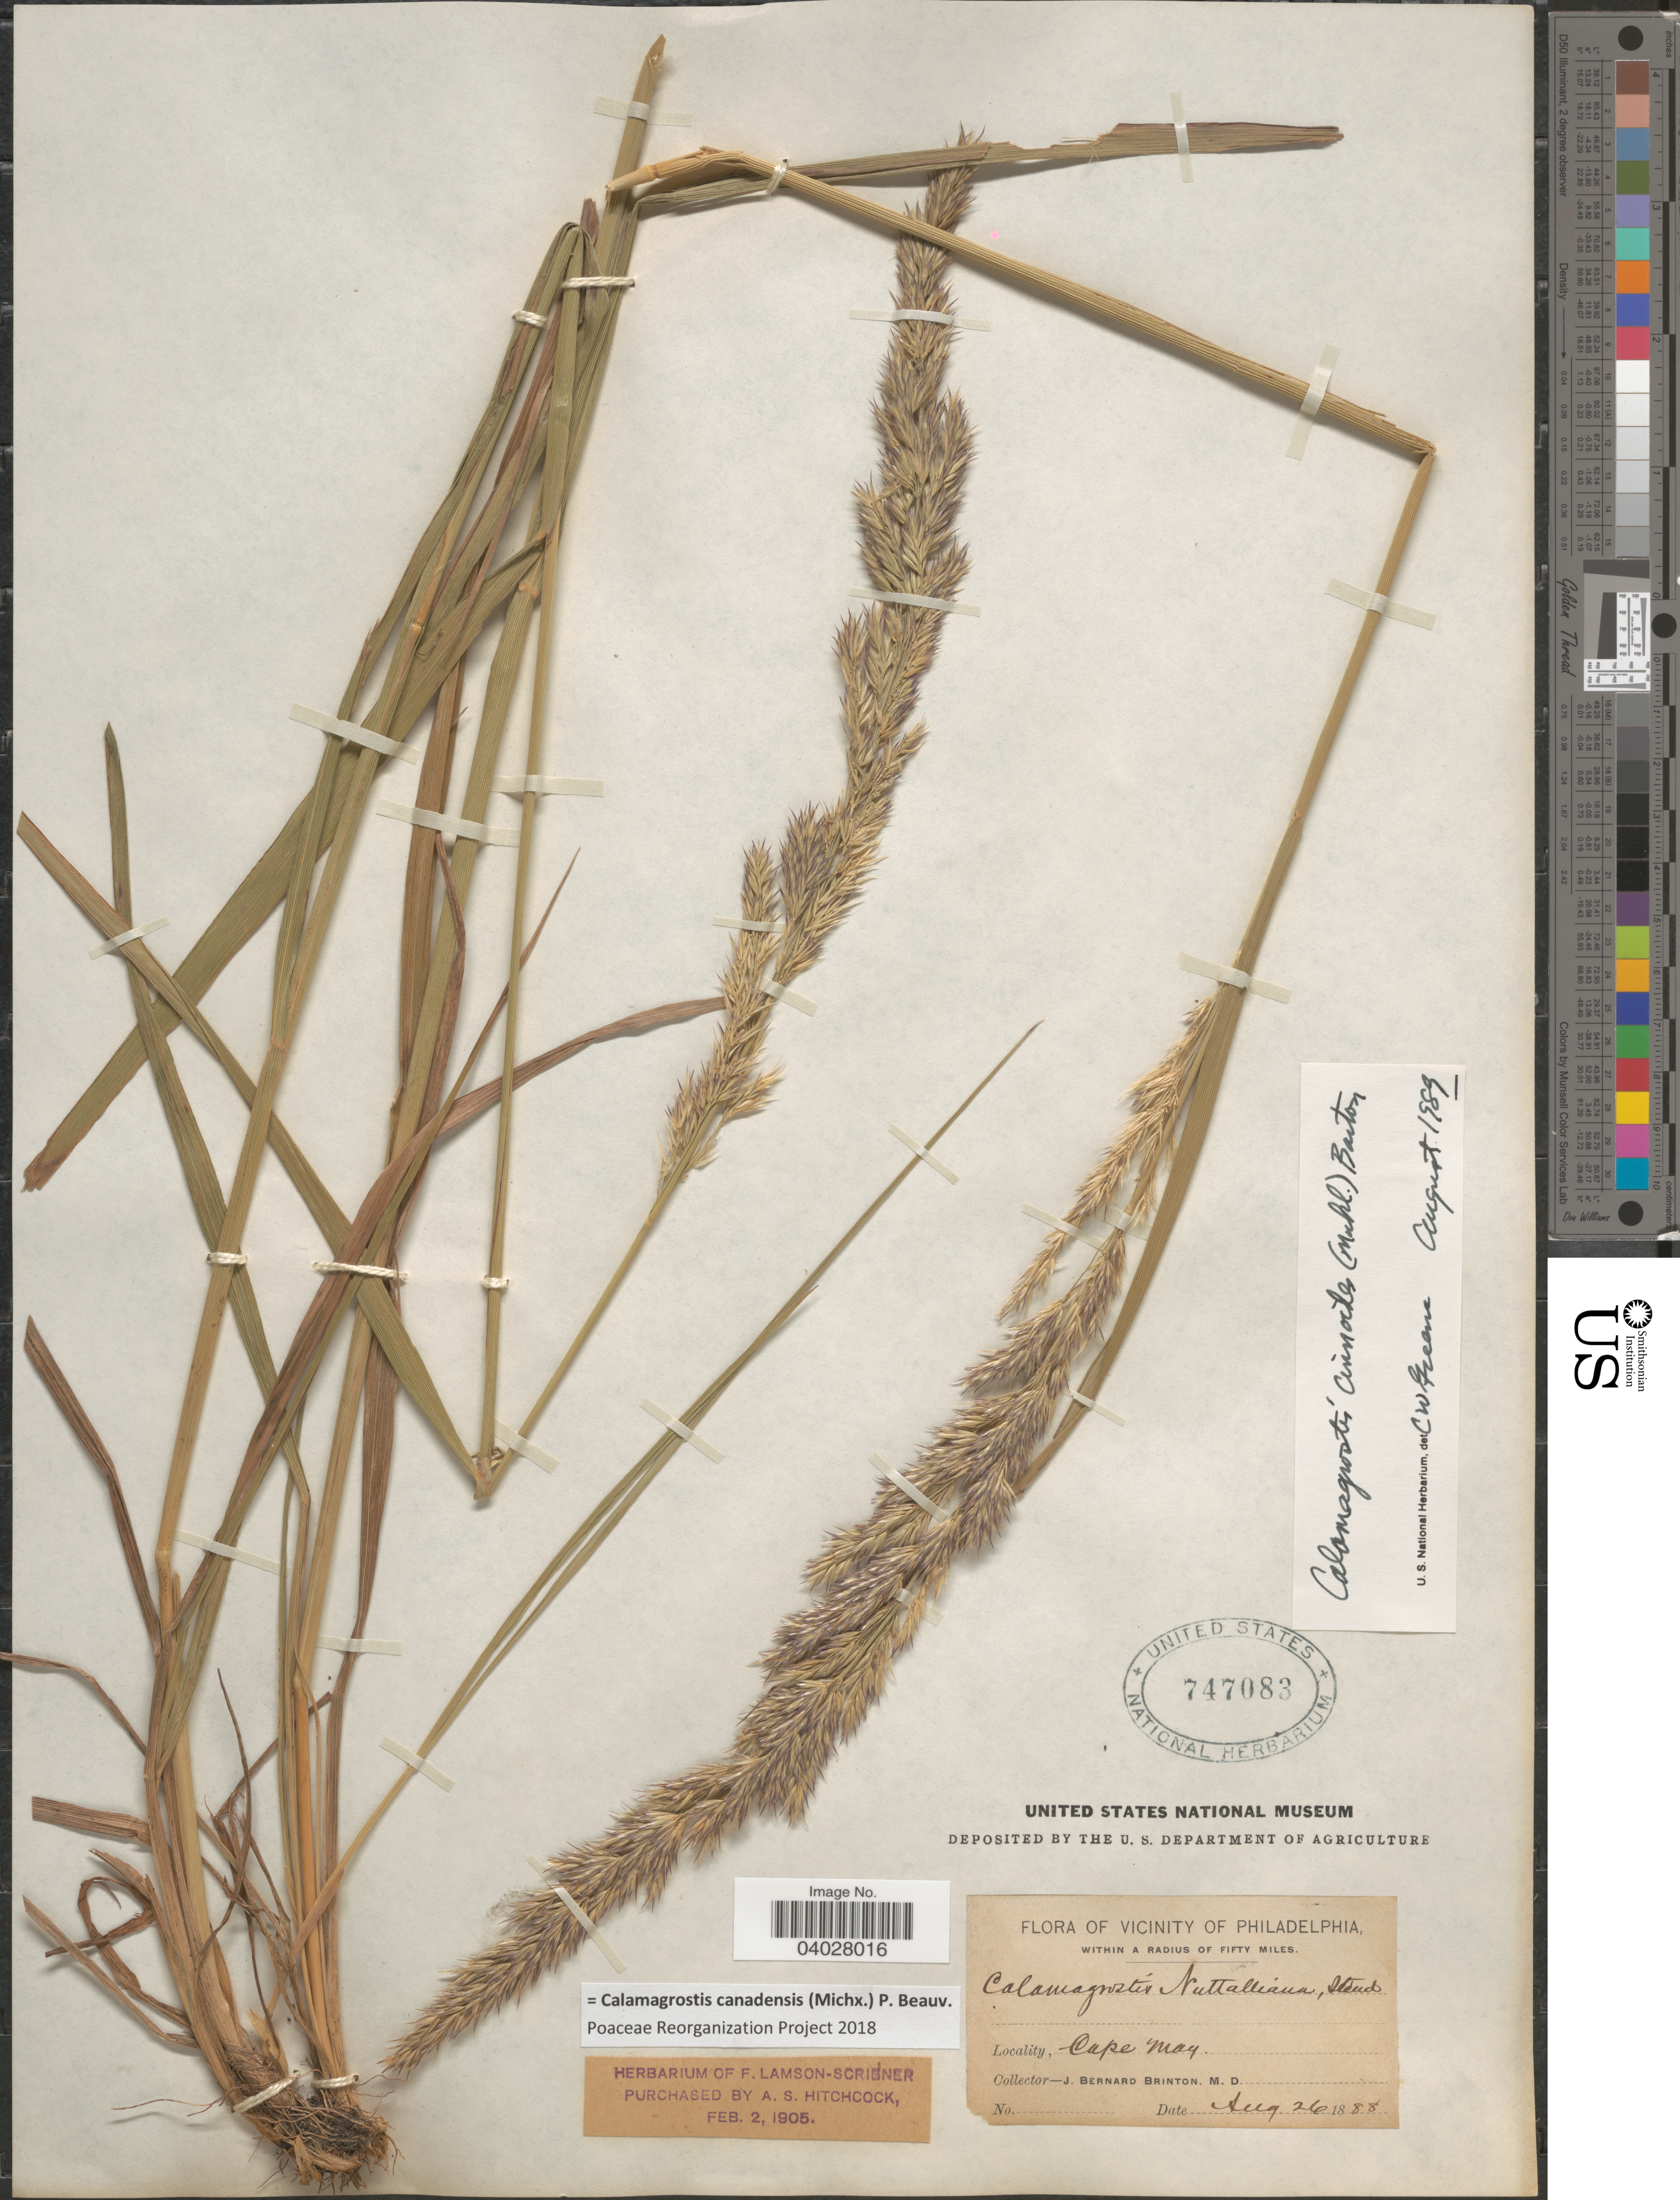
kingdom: Plantae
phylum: Tracheophyta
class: Liliopsida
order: Poales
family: Poaceae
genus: Calamagrostis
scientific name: Calamagrostis canadensis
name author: (Michx.) P. Beauv.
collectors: J. Brinton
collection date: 1888-08-26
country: United States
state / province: New Jersey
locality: Vicinity of Philadelphia, within a radius of fifty miles. Cape May.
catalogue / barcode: US 747083